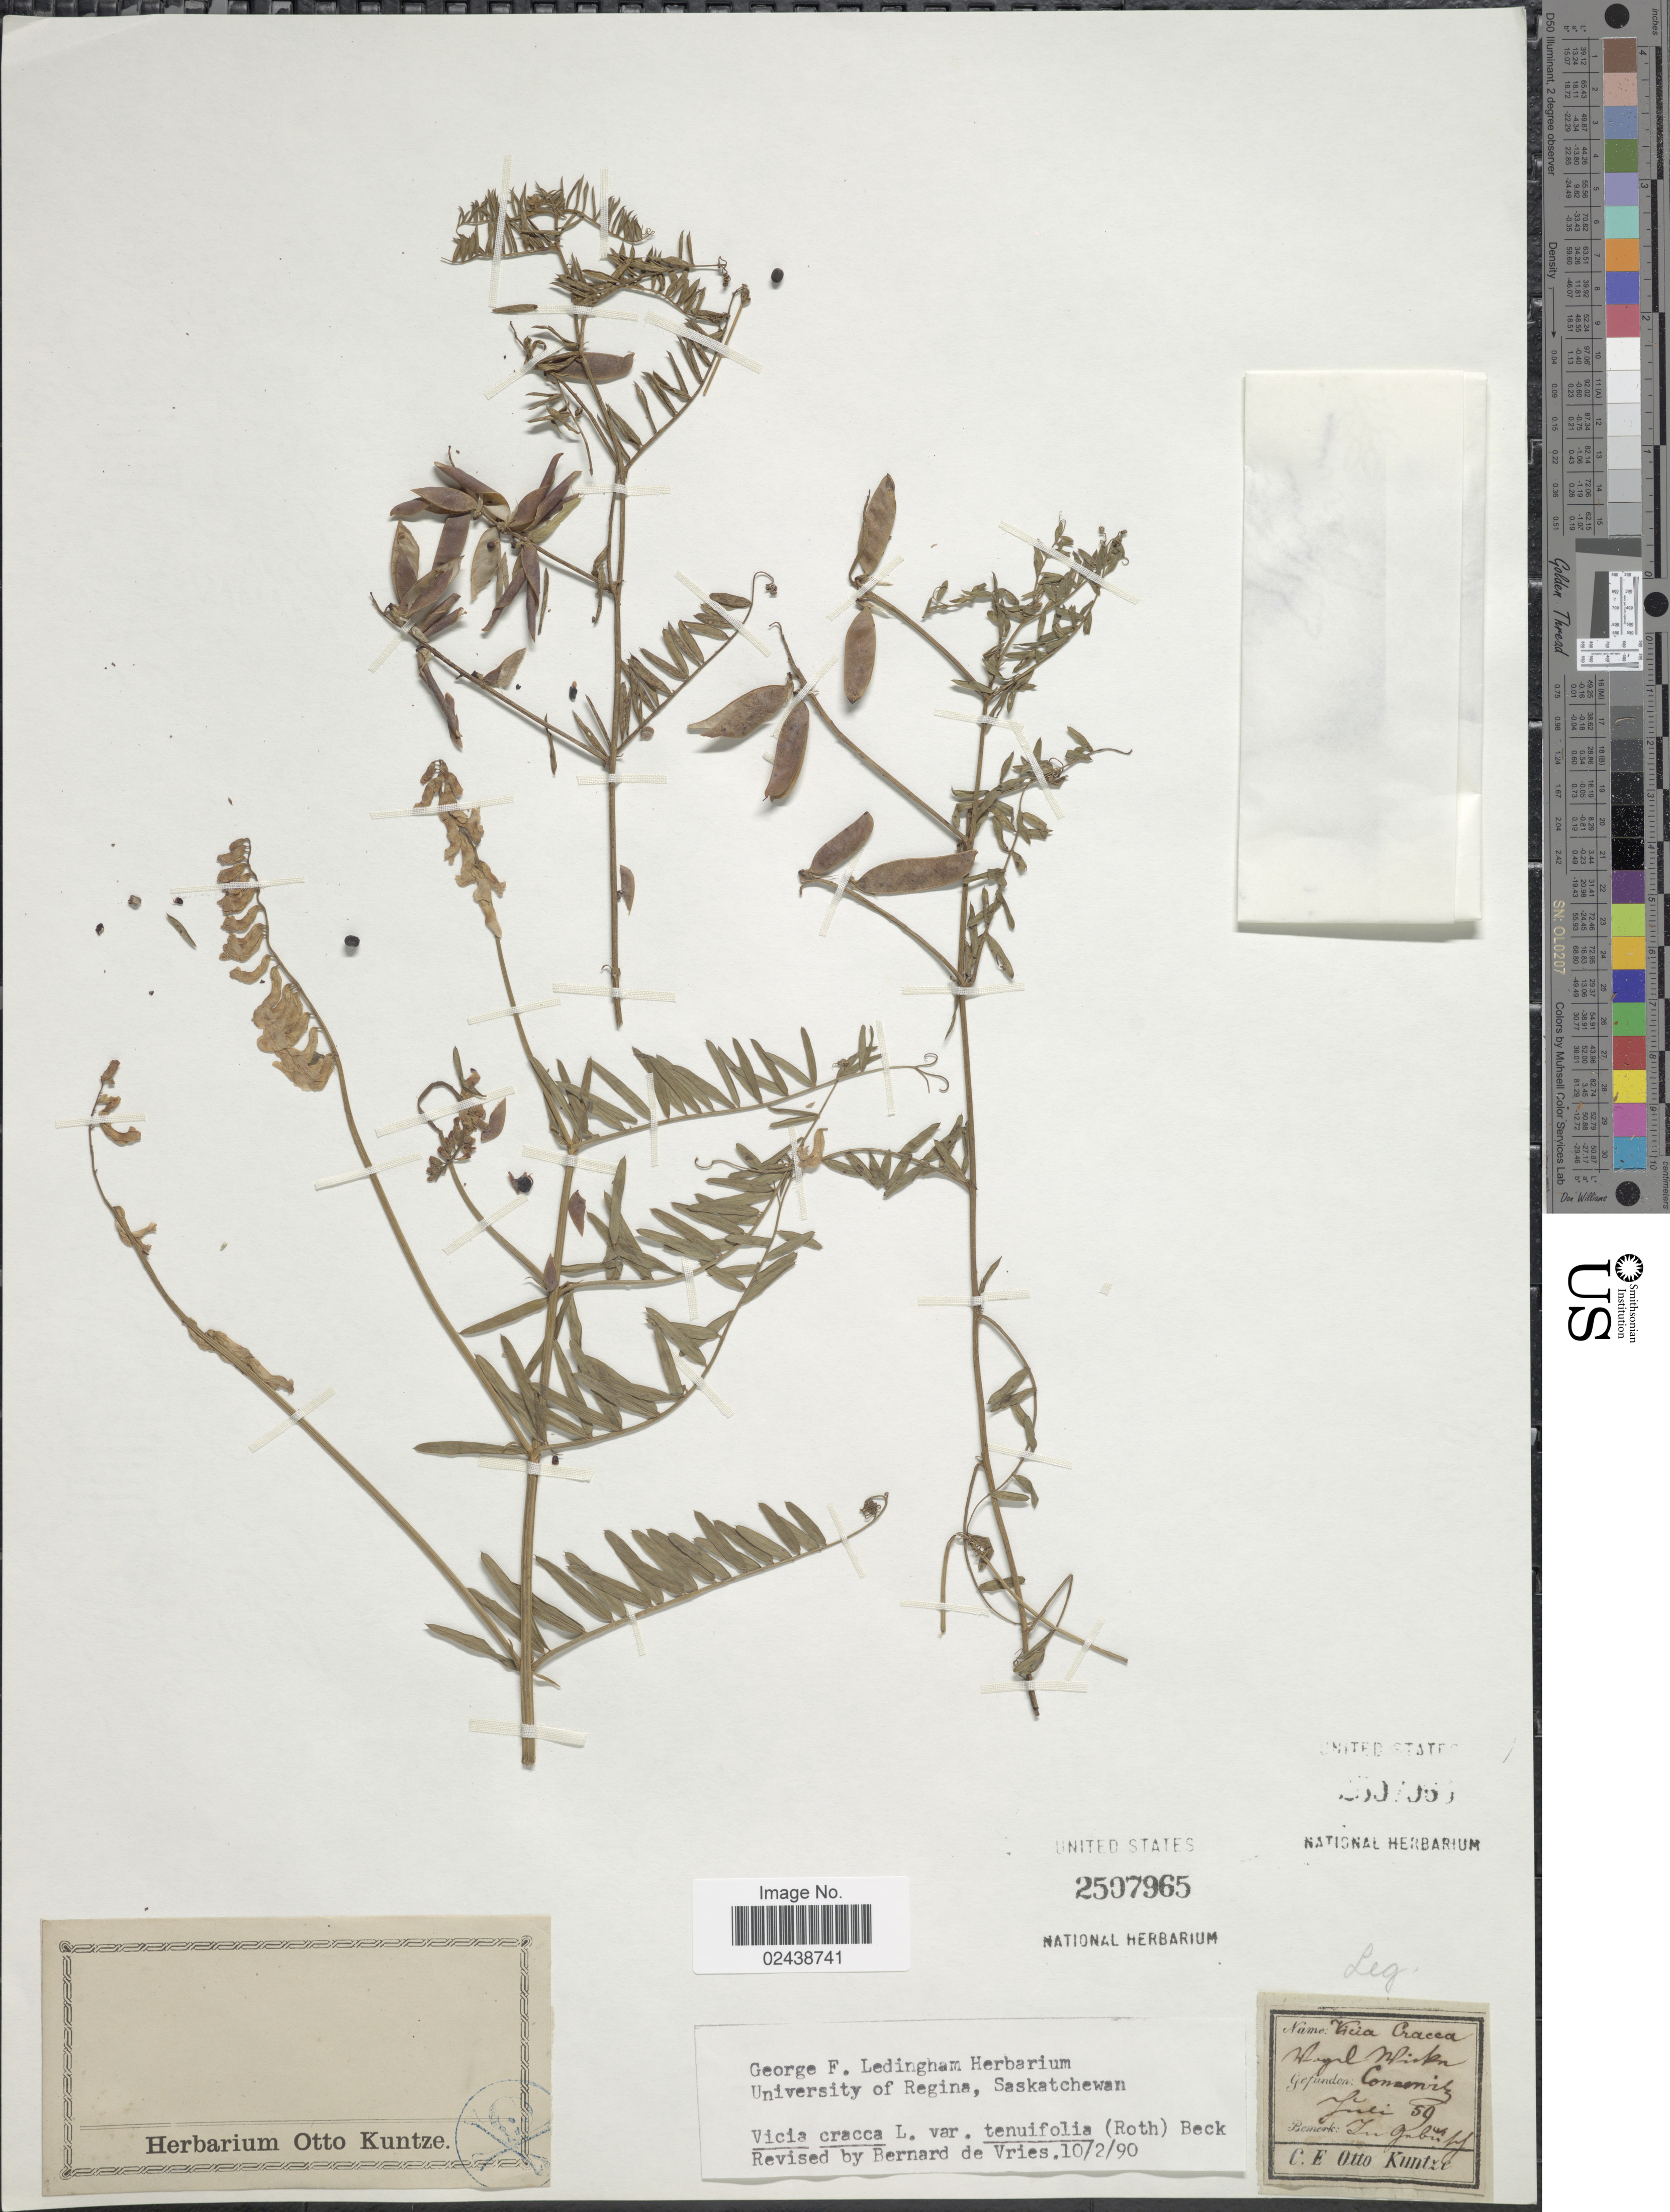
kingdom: Plantae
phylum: Tracheophyta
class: Magnoliopsida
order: Fabales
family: Fabaceae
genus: Vicia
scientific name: Vicia cracca subsp. tenuifolia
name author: (Roth) Gaudin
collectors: C.E.O. Kuntze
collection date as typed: Transcribed d/m/y: /7/59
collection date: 1859-07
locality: Comaervilz [interpreted]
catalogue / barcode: US 2507965